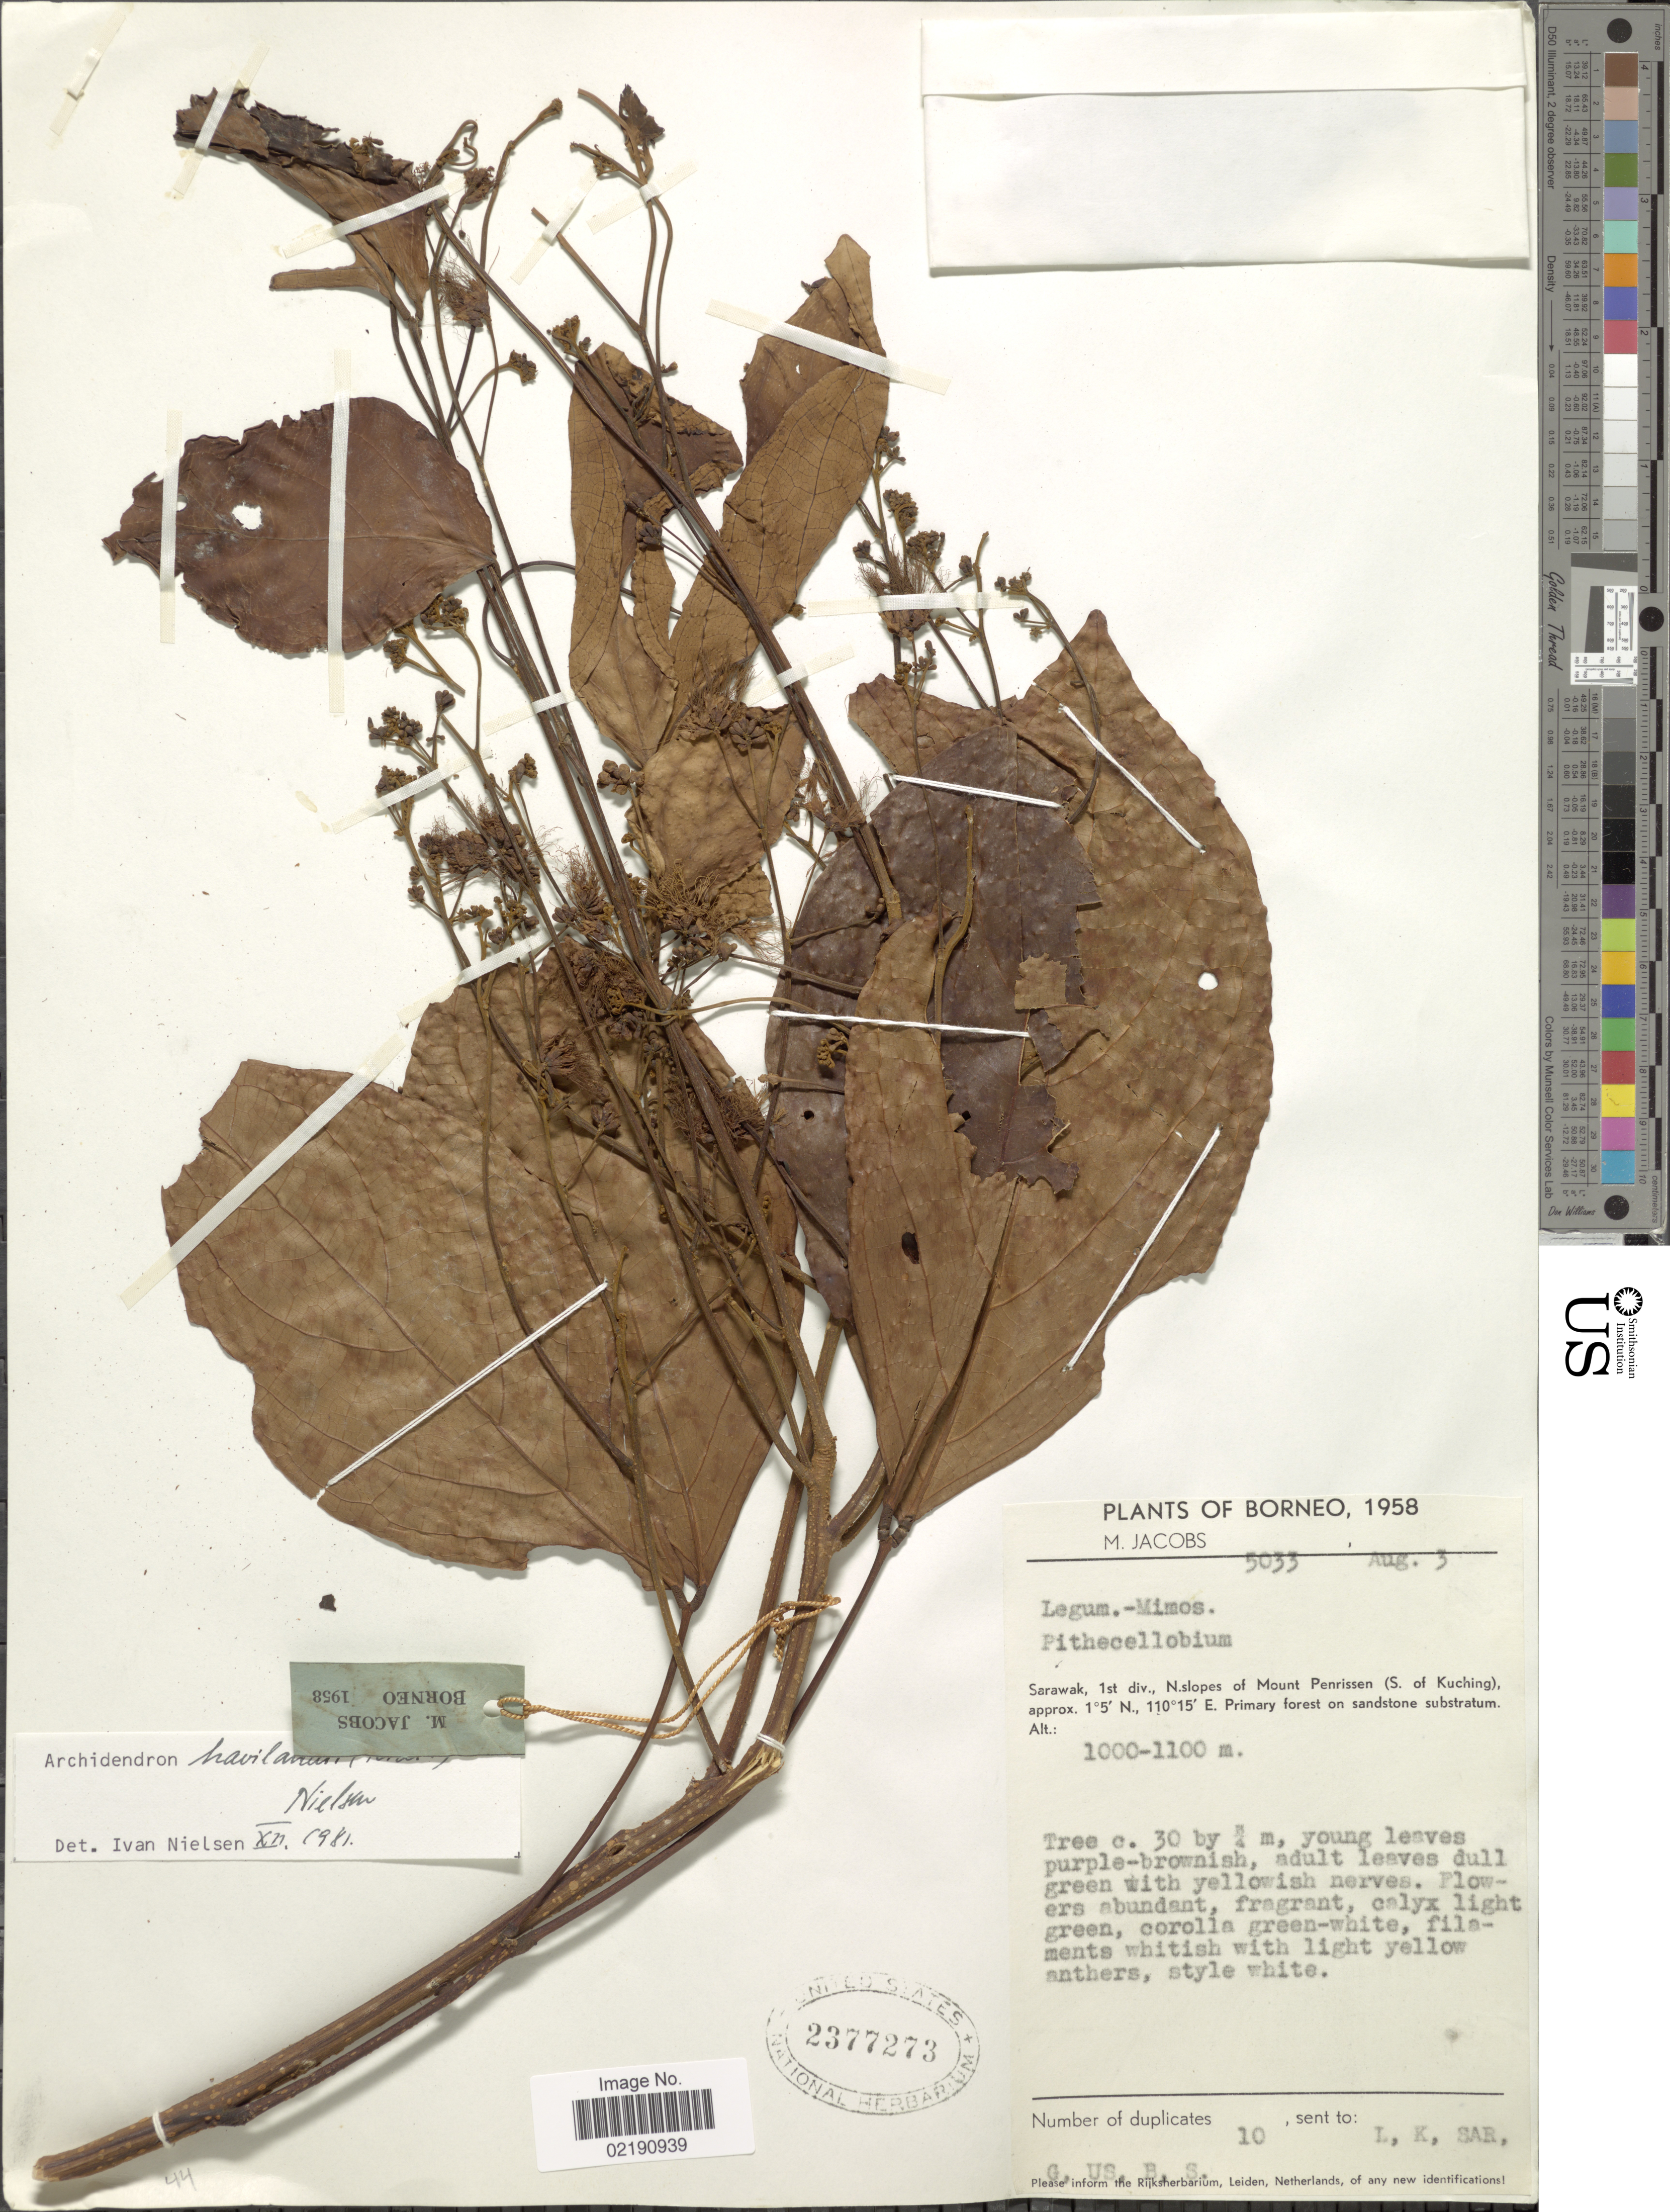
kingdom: Plantae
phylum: Tracheophyta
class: Magnoliopsida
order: Fabales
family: Fabaceae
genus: Archidendron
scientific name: Archidendron havilandii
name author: (Ridl.) I.C. Nielsen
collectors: M. Jacobs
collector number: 5033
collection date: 1958-08-03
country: Malaysia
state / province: Sarawak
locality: Borneo, 1st. div,, N. slopes of Mount Penrissen (S. of Kuching), Primary forest on sandstone substratum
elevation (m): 1000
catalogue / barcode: US 2377273